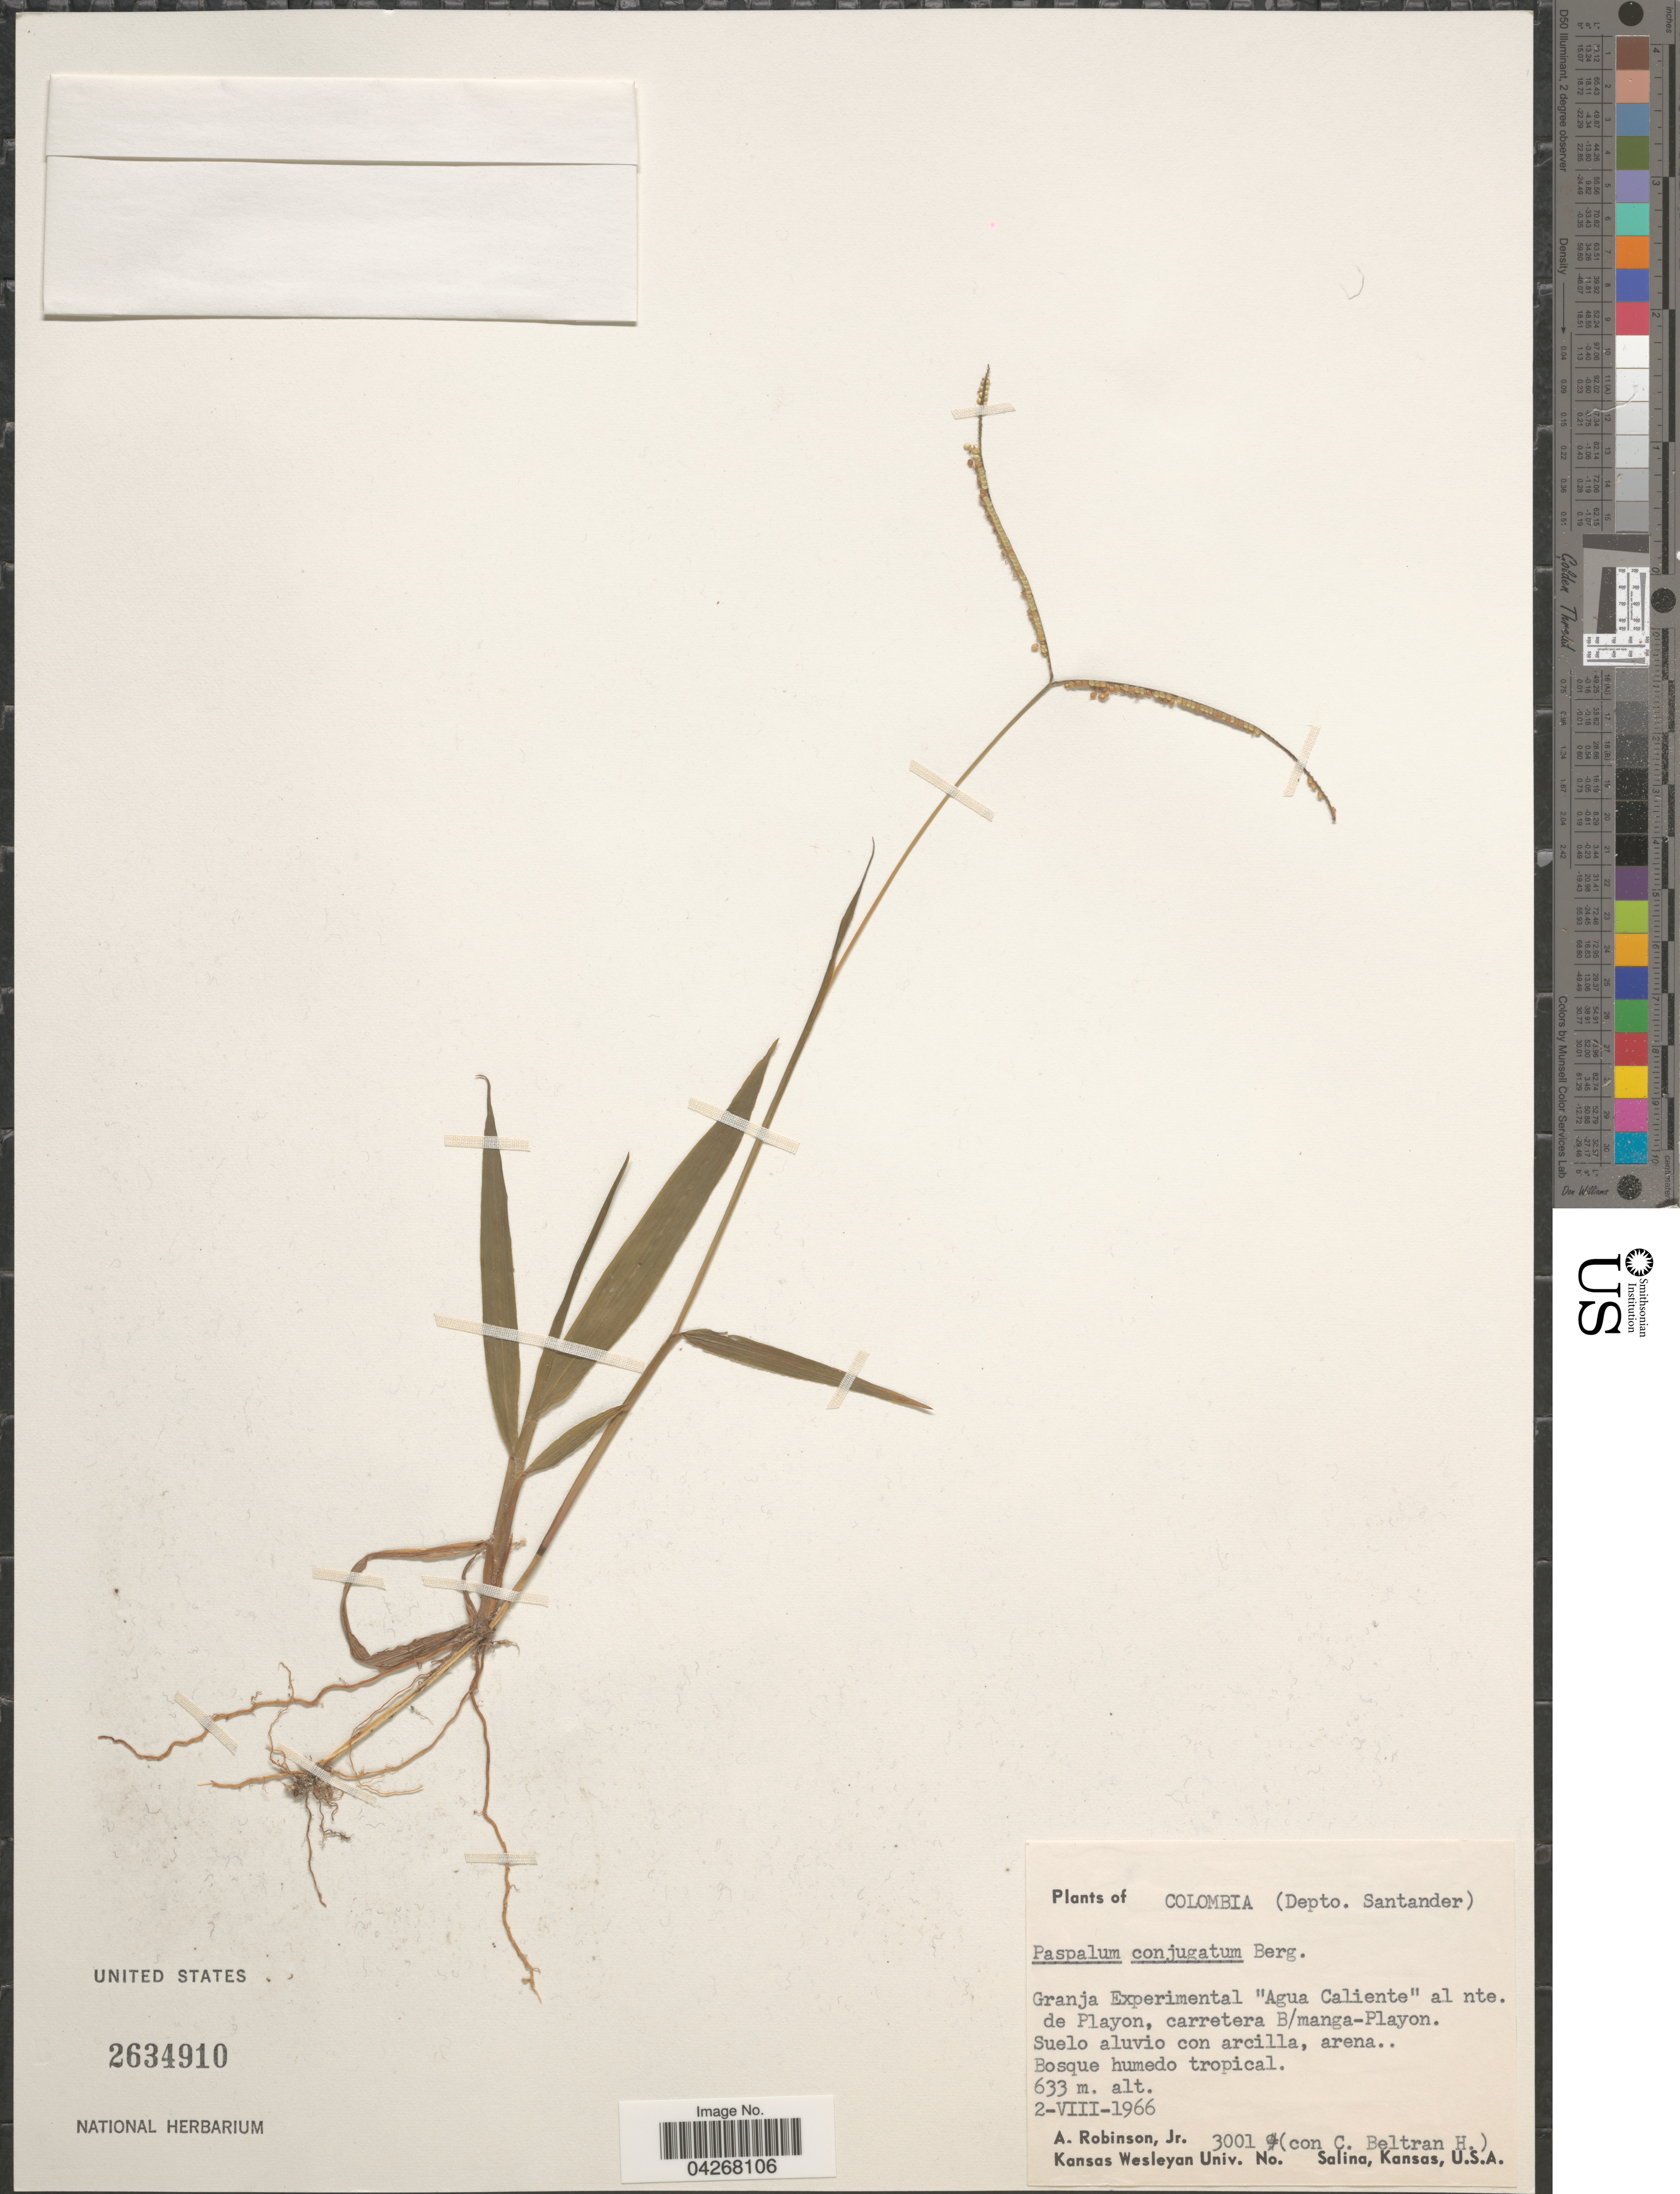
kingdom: Plantae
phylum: Tracheophyta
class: Liliopsida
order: Poales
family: Poaceae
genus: Paspalum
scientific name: Paspalum conjugatum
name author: P.J. Bergius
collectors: A. Robinson Jr. & C. Beltran H.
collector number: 3001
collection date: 1966-08-02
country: Colombia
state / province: Santander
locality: Depto. Santander. Granja Experimental "Agua Caliente" al nte. de Playon, carretera B/manga-Playon.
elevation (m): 633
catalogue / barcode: US 2634910